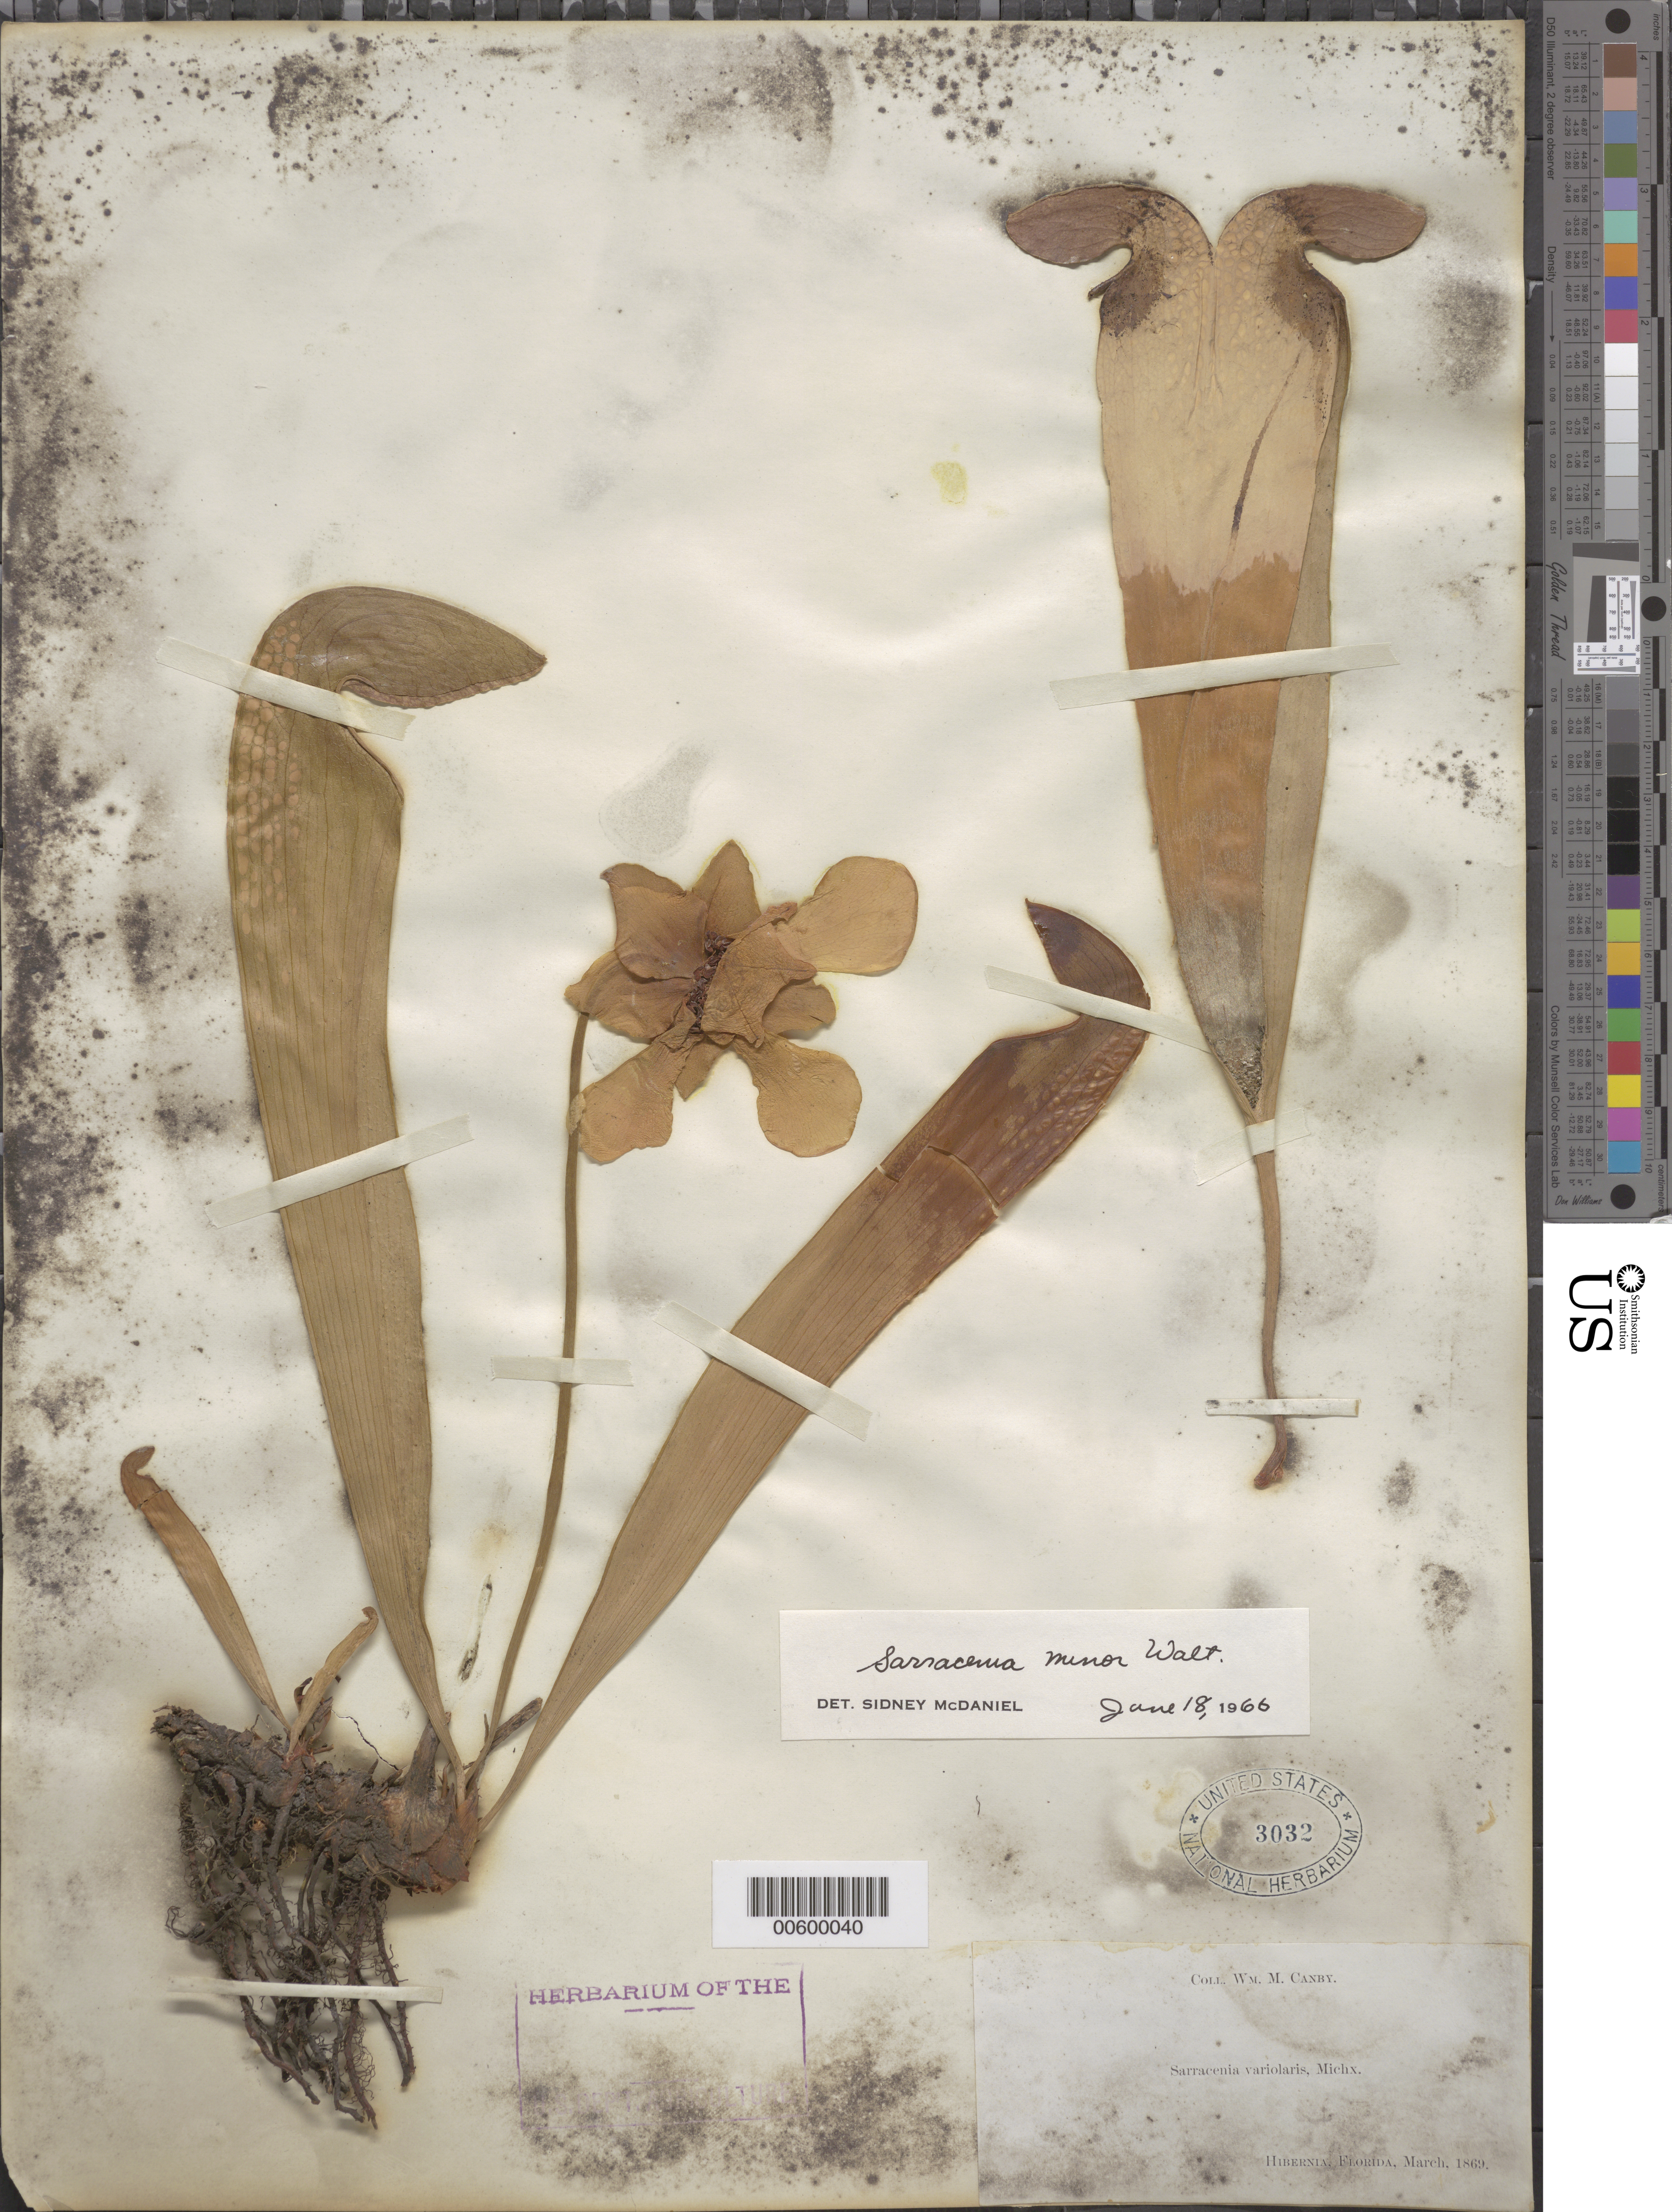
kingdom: Plantae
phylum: Tracheophyta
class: Magnoliopsida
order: Ericales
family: Sarraceniaceae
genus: Sarracenia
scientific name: Sarracenia minor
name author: Walter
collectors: W. M. Canby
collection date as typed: Mar 1869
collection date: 1869-03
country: United States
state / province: Florida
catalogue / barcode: US 3032